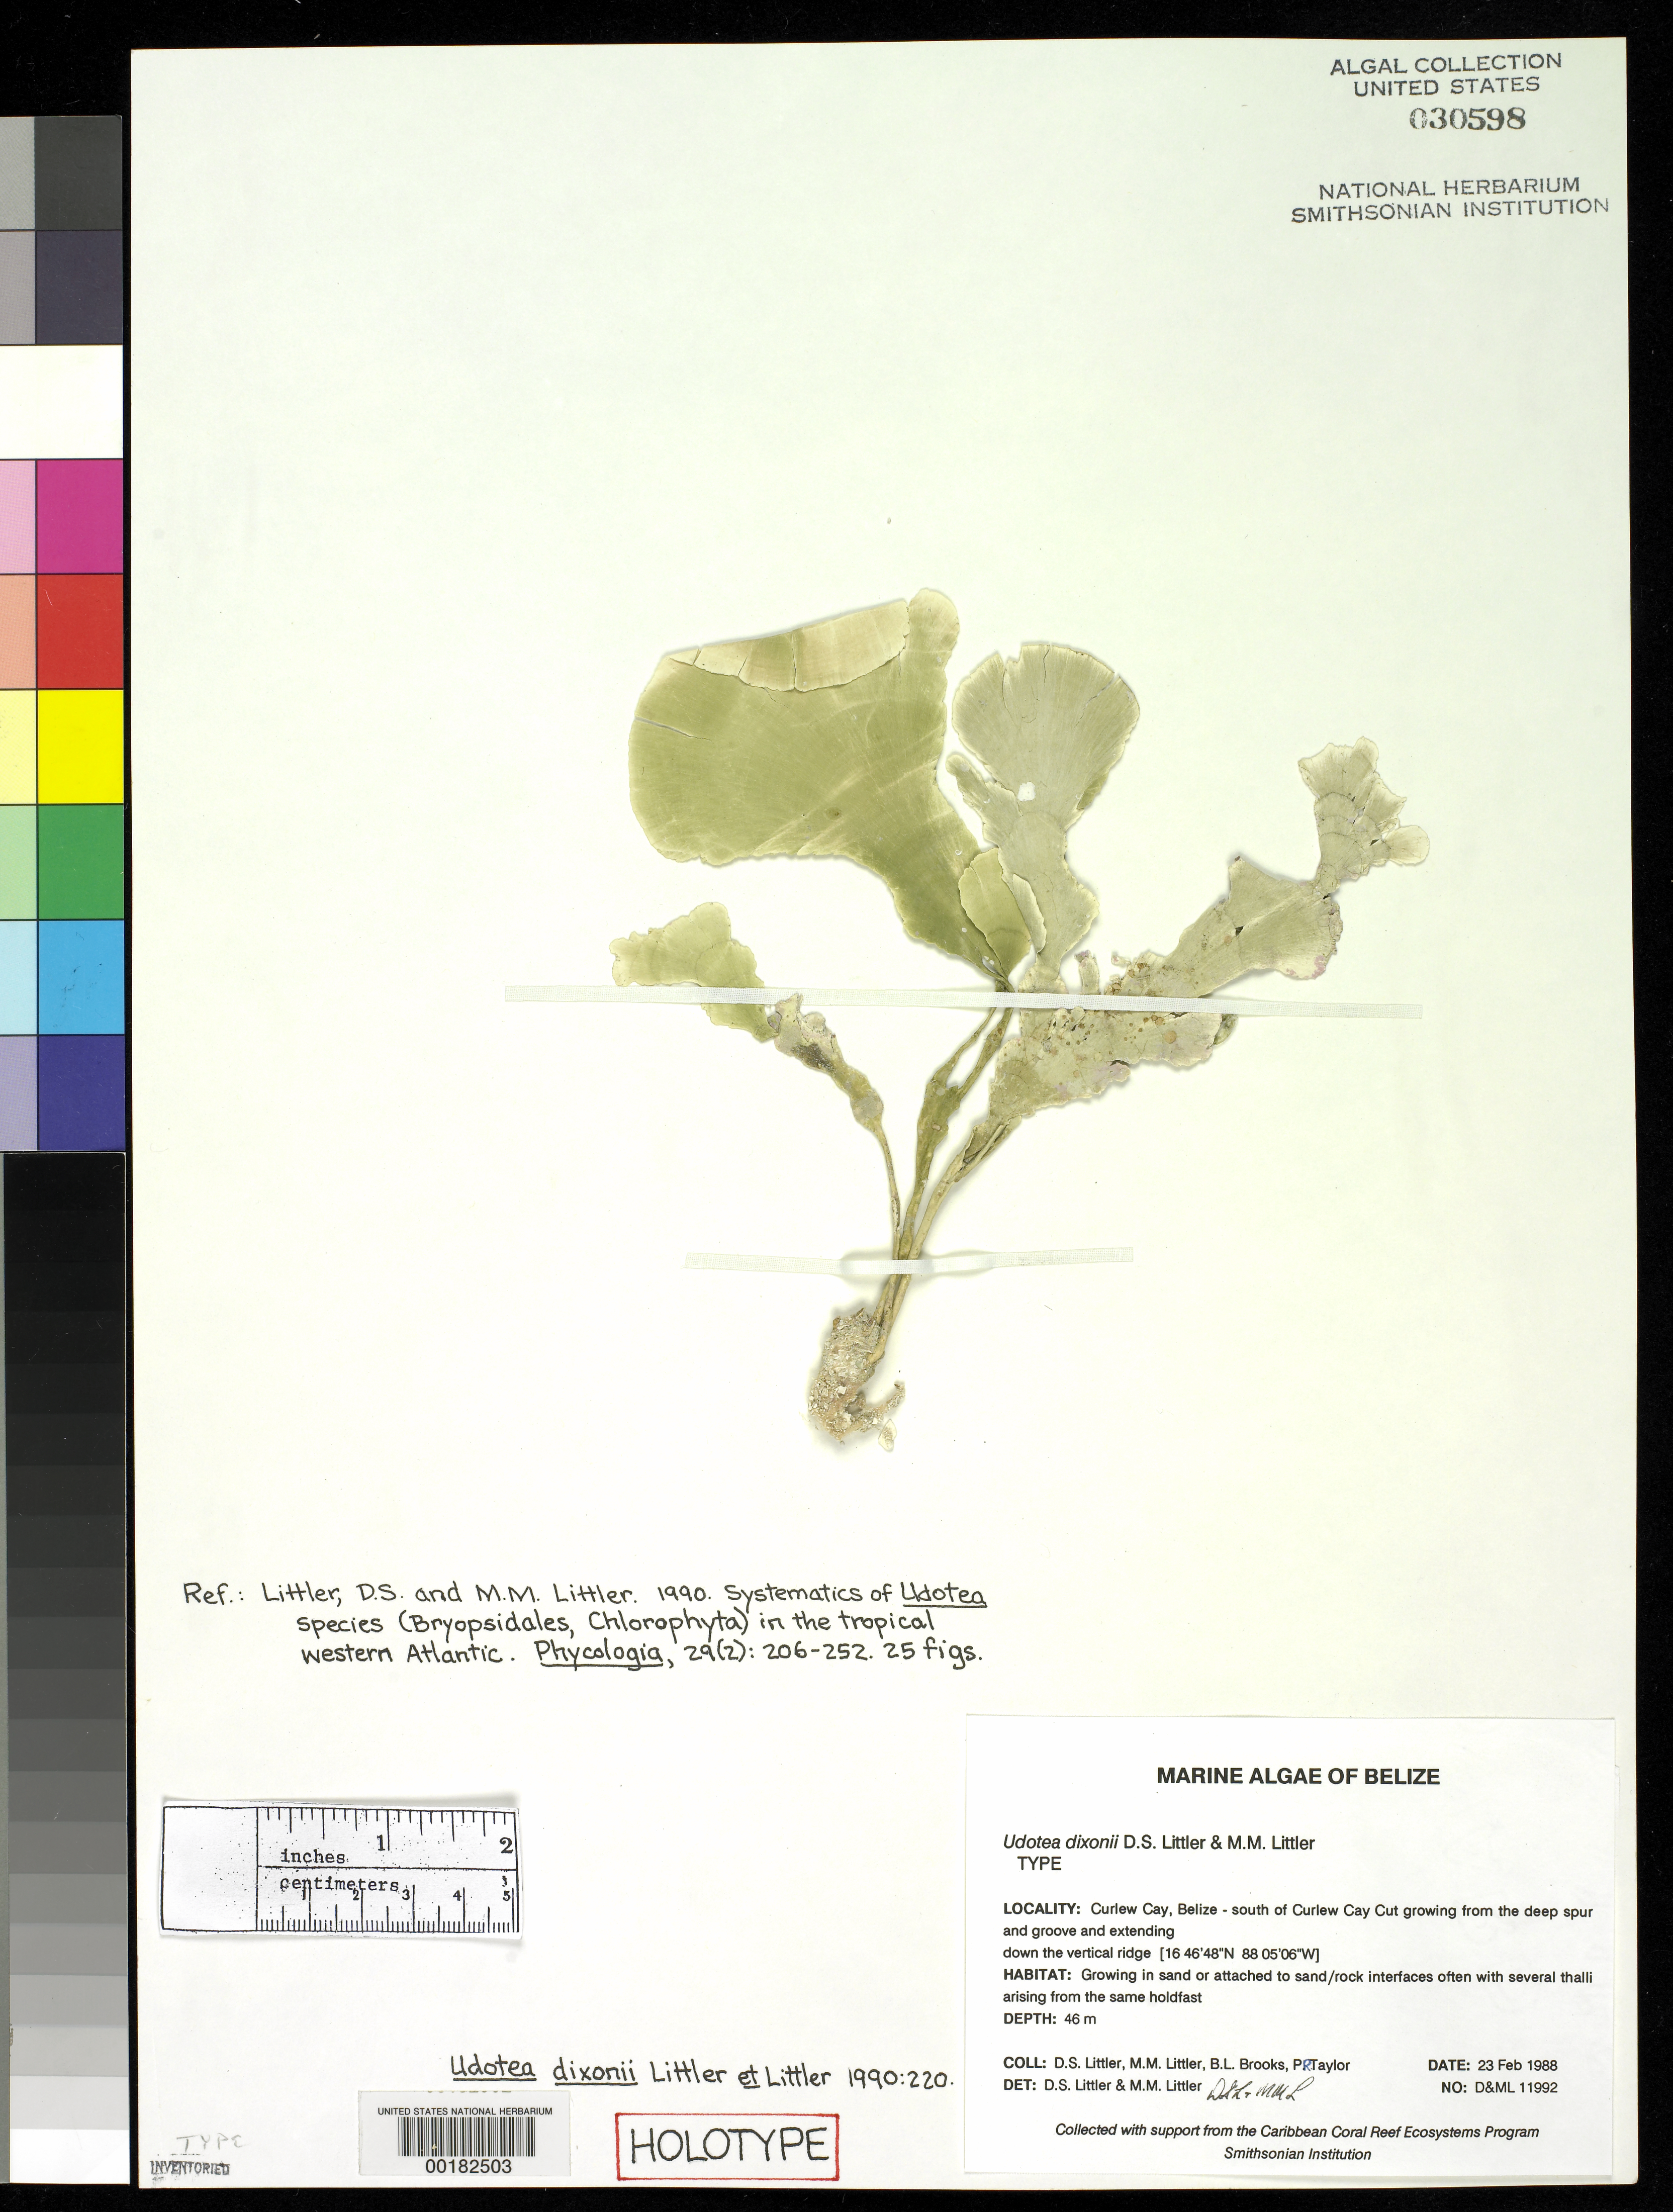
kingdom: Plantae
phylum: Chlorophyta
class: Ulvophyceae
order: Bryopsidales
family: Udoteaceae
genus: Udotea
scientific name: Udotea dixonii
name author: D.S. Littler & Littler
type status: Holotype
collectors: D. S. Littler, M. M. Littler, B. Brooks & P. R. Taylor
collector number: D&ML 11992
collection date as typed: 23 Feb 1988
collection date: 1988-02-23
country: Belize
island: Curlew Cay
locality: South of Curlew Cay Cut.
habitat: In sand or on sand/rock interfaces.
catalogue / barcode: US 30598